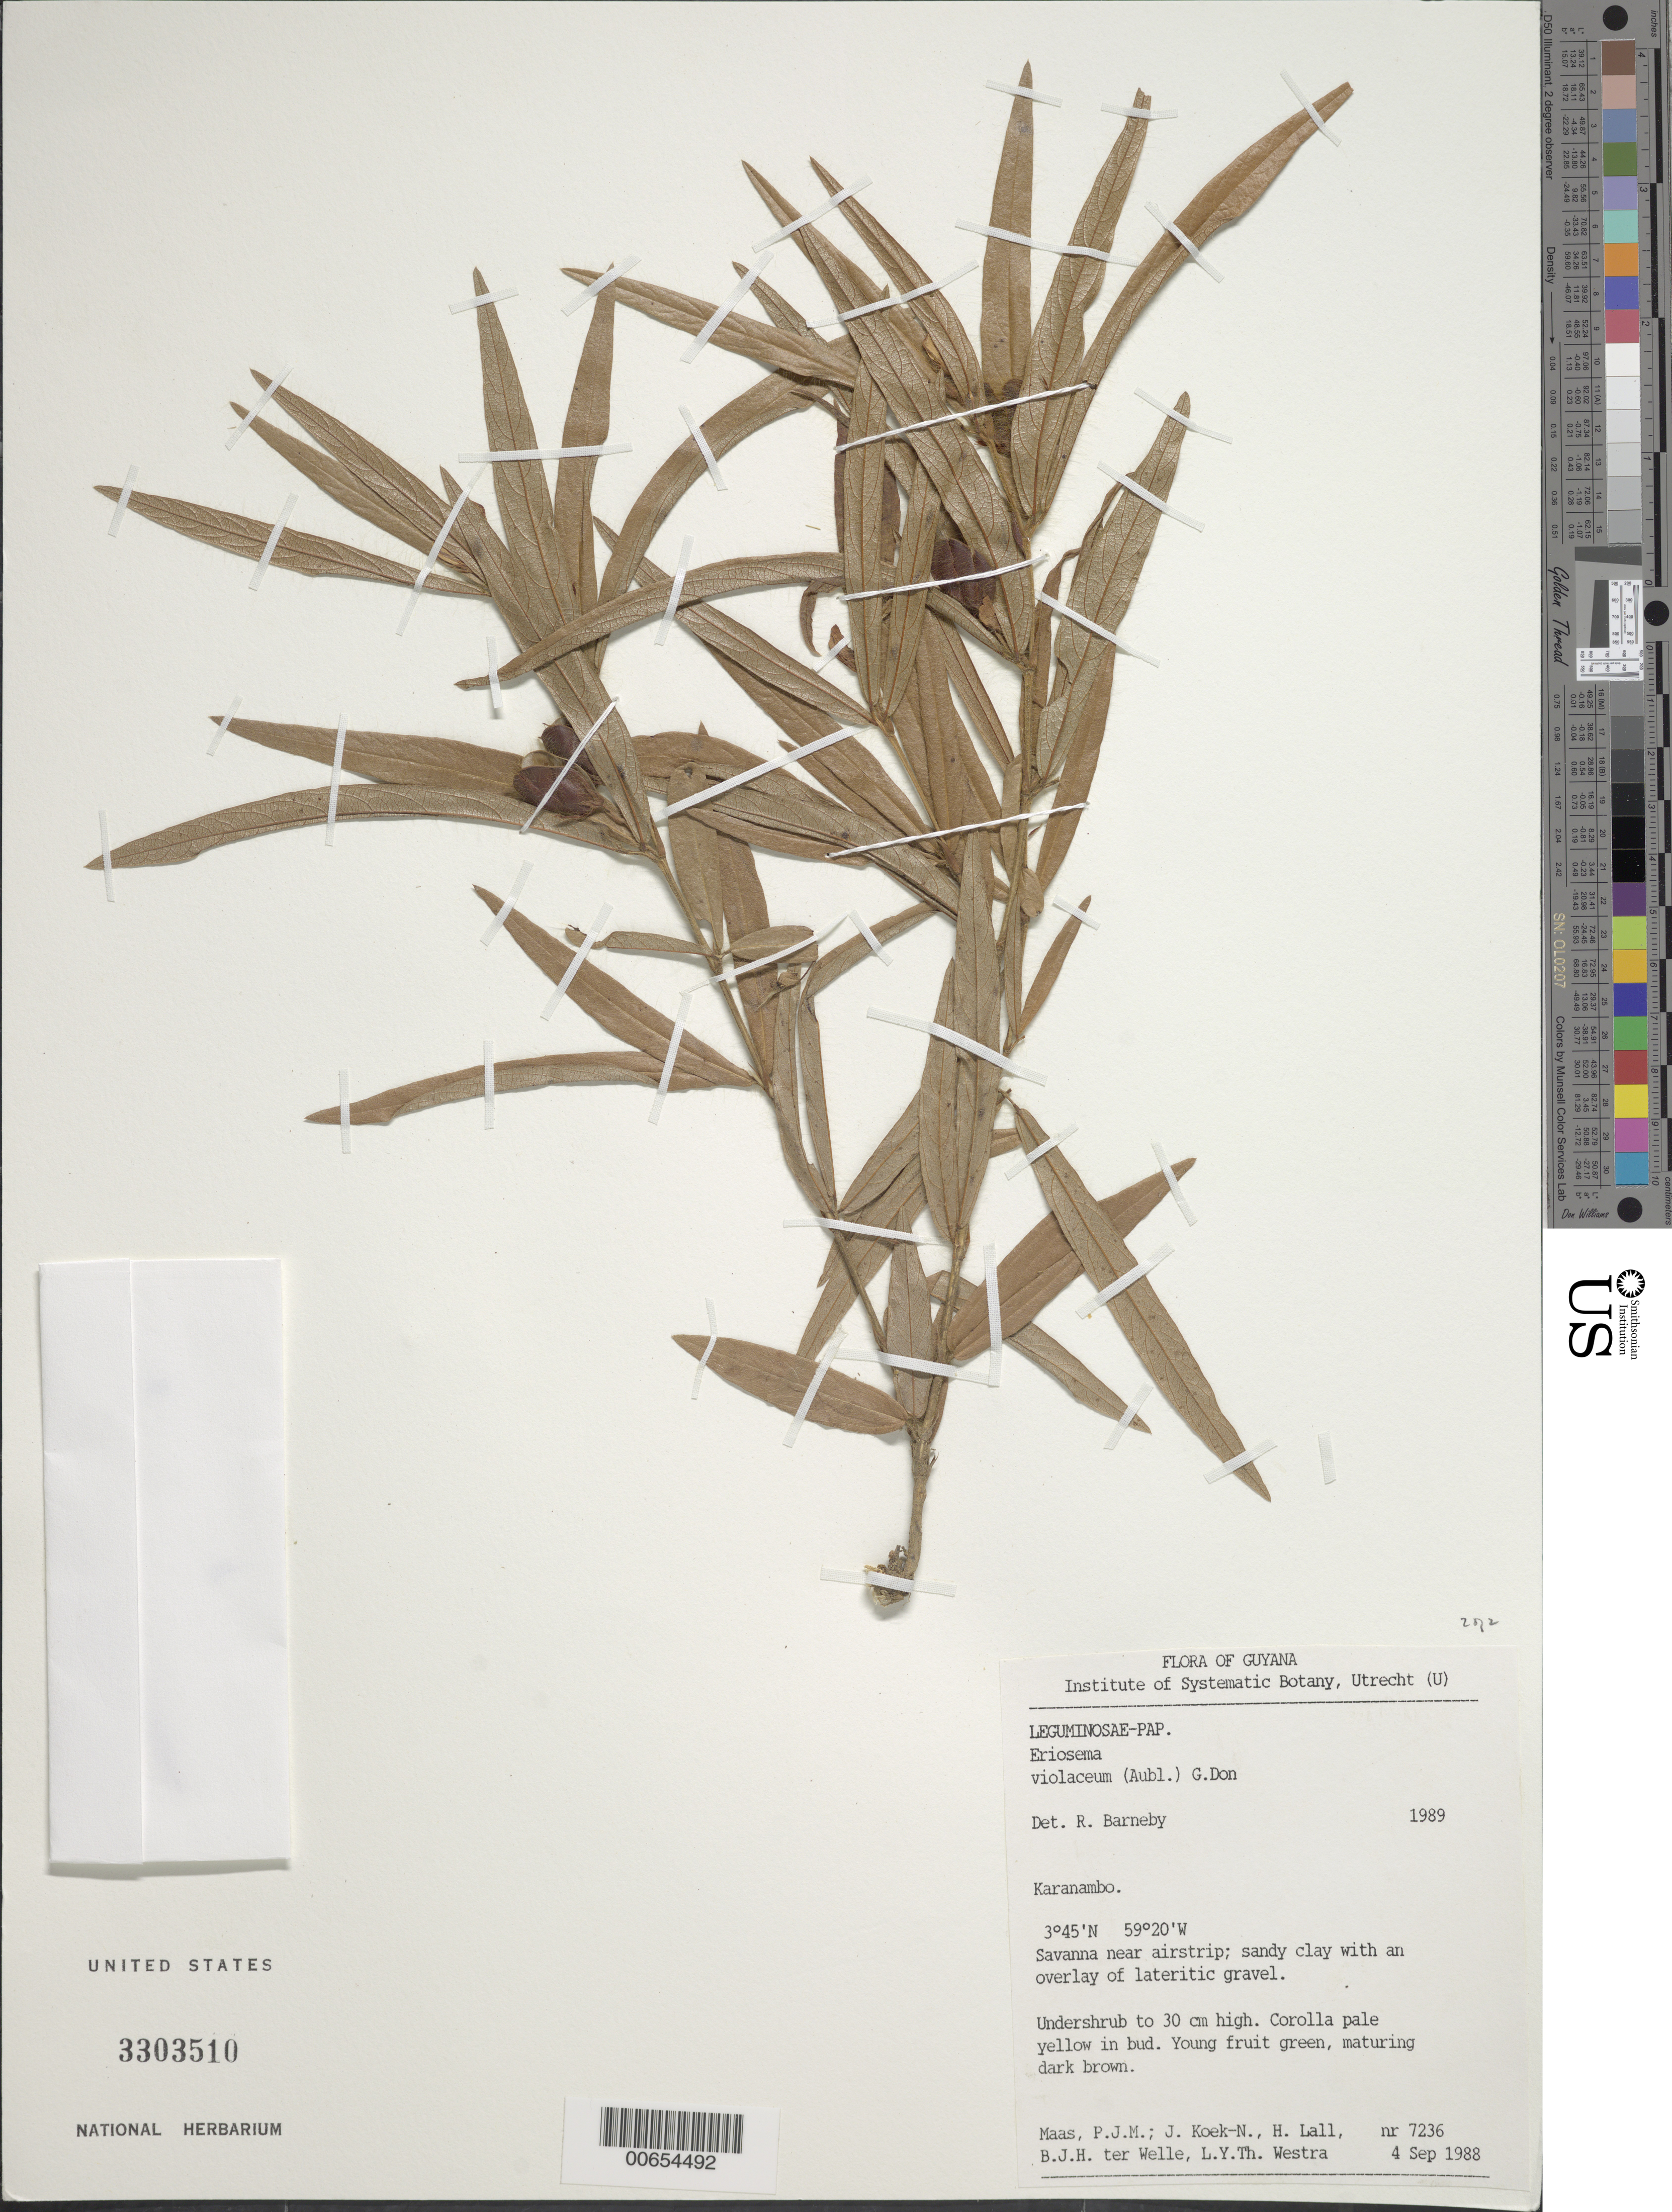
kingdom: Plantae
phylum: Tracheophyta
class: Magnoliopsida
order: Fabales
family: Fabaceae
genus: Eriosema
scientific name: Eriosema violaceum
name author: (Aubl.) G. Don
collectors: P. Maas, J. Koek-Noorman, H. Lall, B. Welle & L. Y. T. Westra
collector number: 7236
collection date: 1988-09-04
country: Guyana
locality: Karanambo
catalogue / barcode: US 3303510